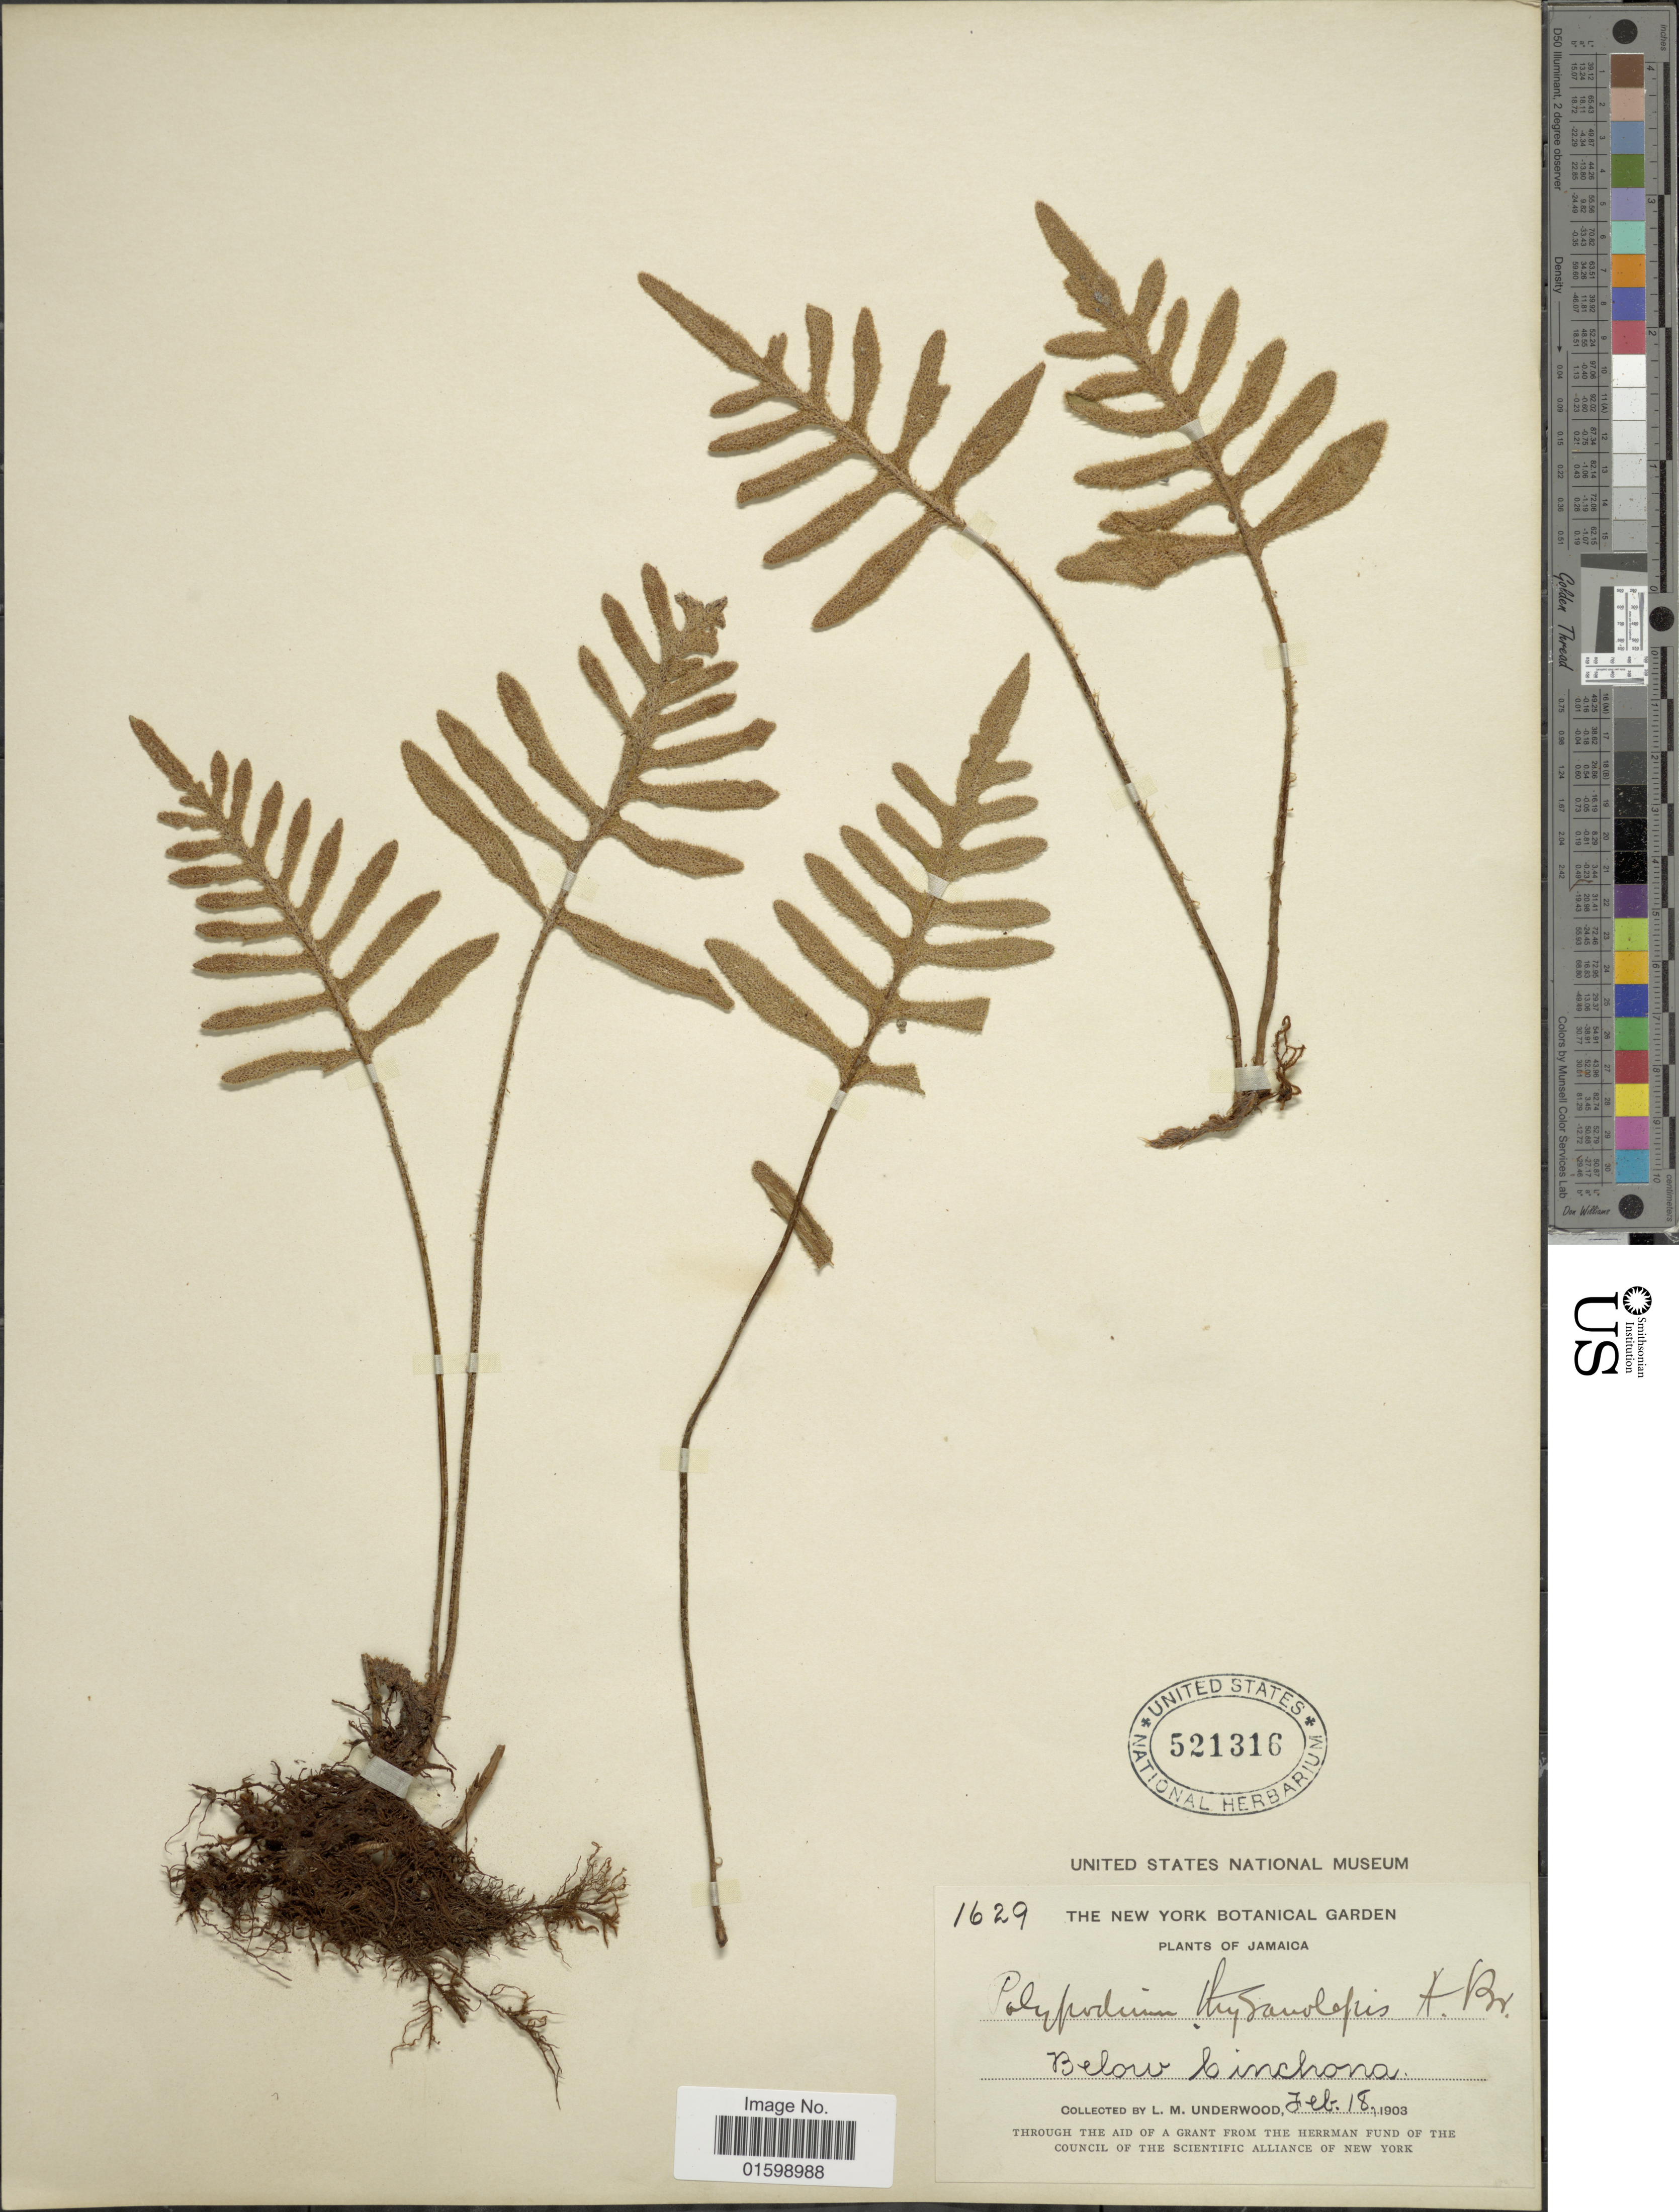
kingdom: Plantae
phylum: Tracheophyta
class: Polypodiopsida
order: Polypodiales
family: Polypodiaceae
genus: Pleopeltis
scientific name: Pleopeltis thyssanolepis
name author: (A. Braun ex Klotzsch) E.G. Andrews & Windham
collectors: L. M. Underwood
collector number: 1629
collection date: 1903-02-18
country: Jamaica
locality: Below Cinchona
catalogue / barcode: US 521316